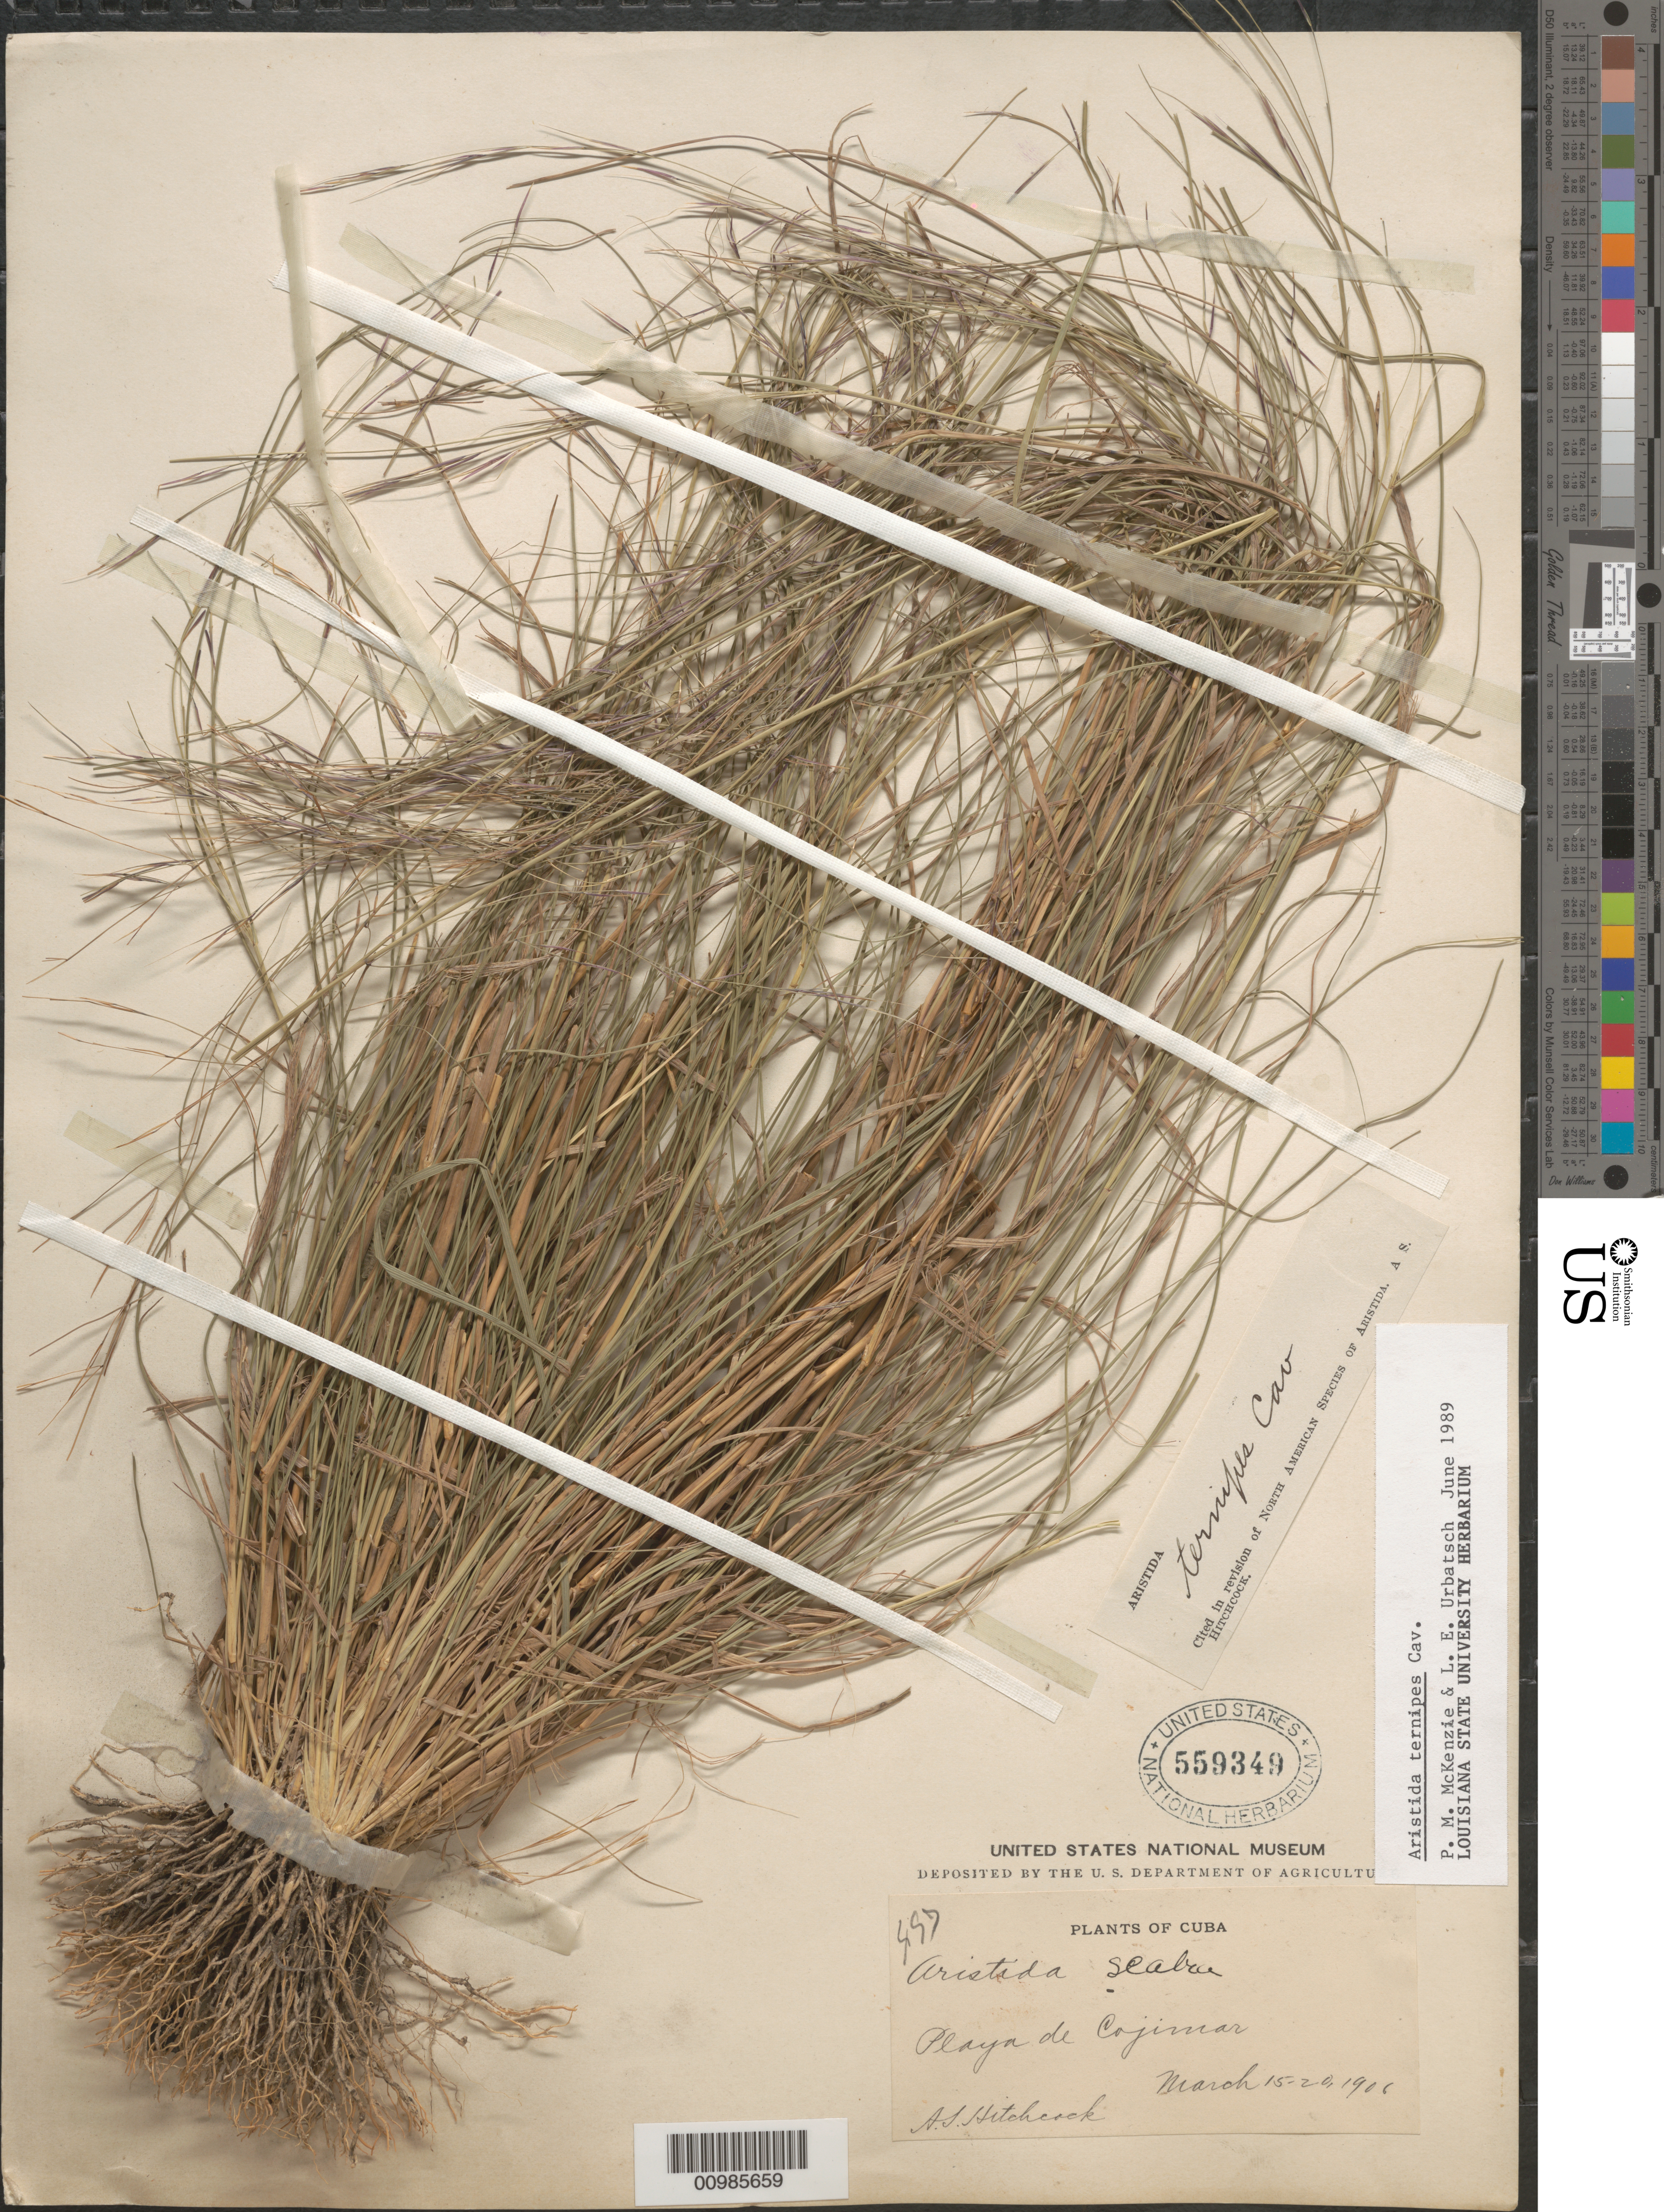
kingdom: Plantae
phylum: Tracheophyta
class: Liliopsida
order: Poales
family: Poaceae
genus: Aristida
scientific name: Aristida ternipes var. ternipes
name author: Cav.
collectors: A. S. Hitchcock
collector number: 497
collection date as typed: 15 Mar 1906 to20 Mar 1906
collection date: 1906-03-15/1906-03-20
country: Cuba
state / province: La Habana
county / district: Municipio Habana del Este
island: Cuba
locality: Cojimar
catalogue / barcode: US 559349